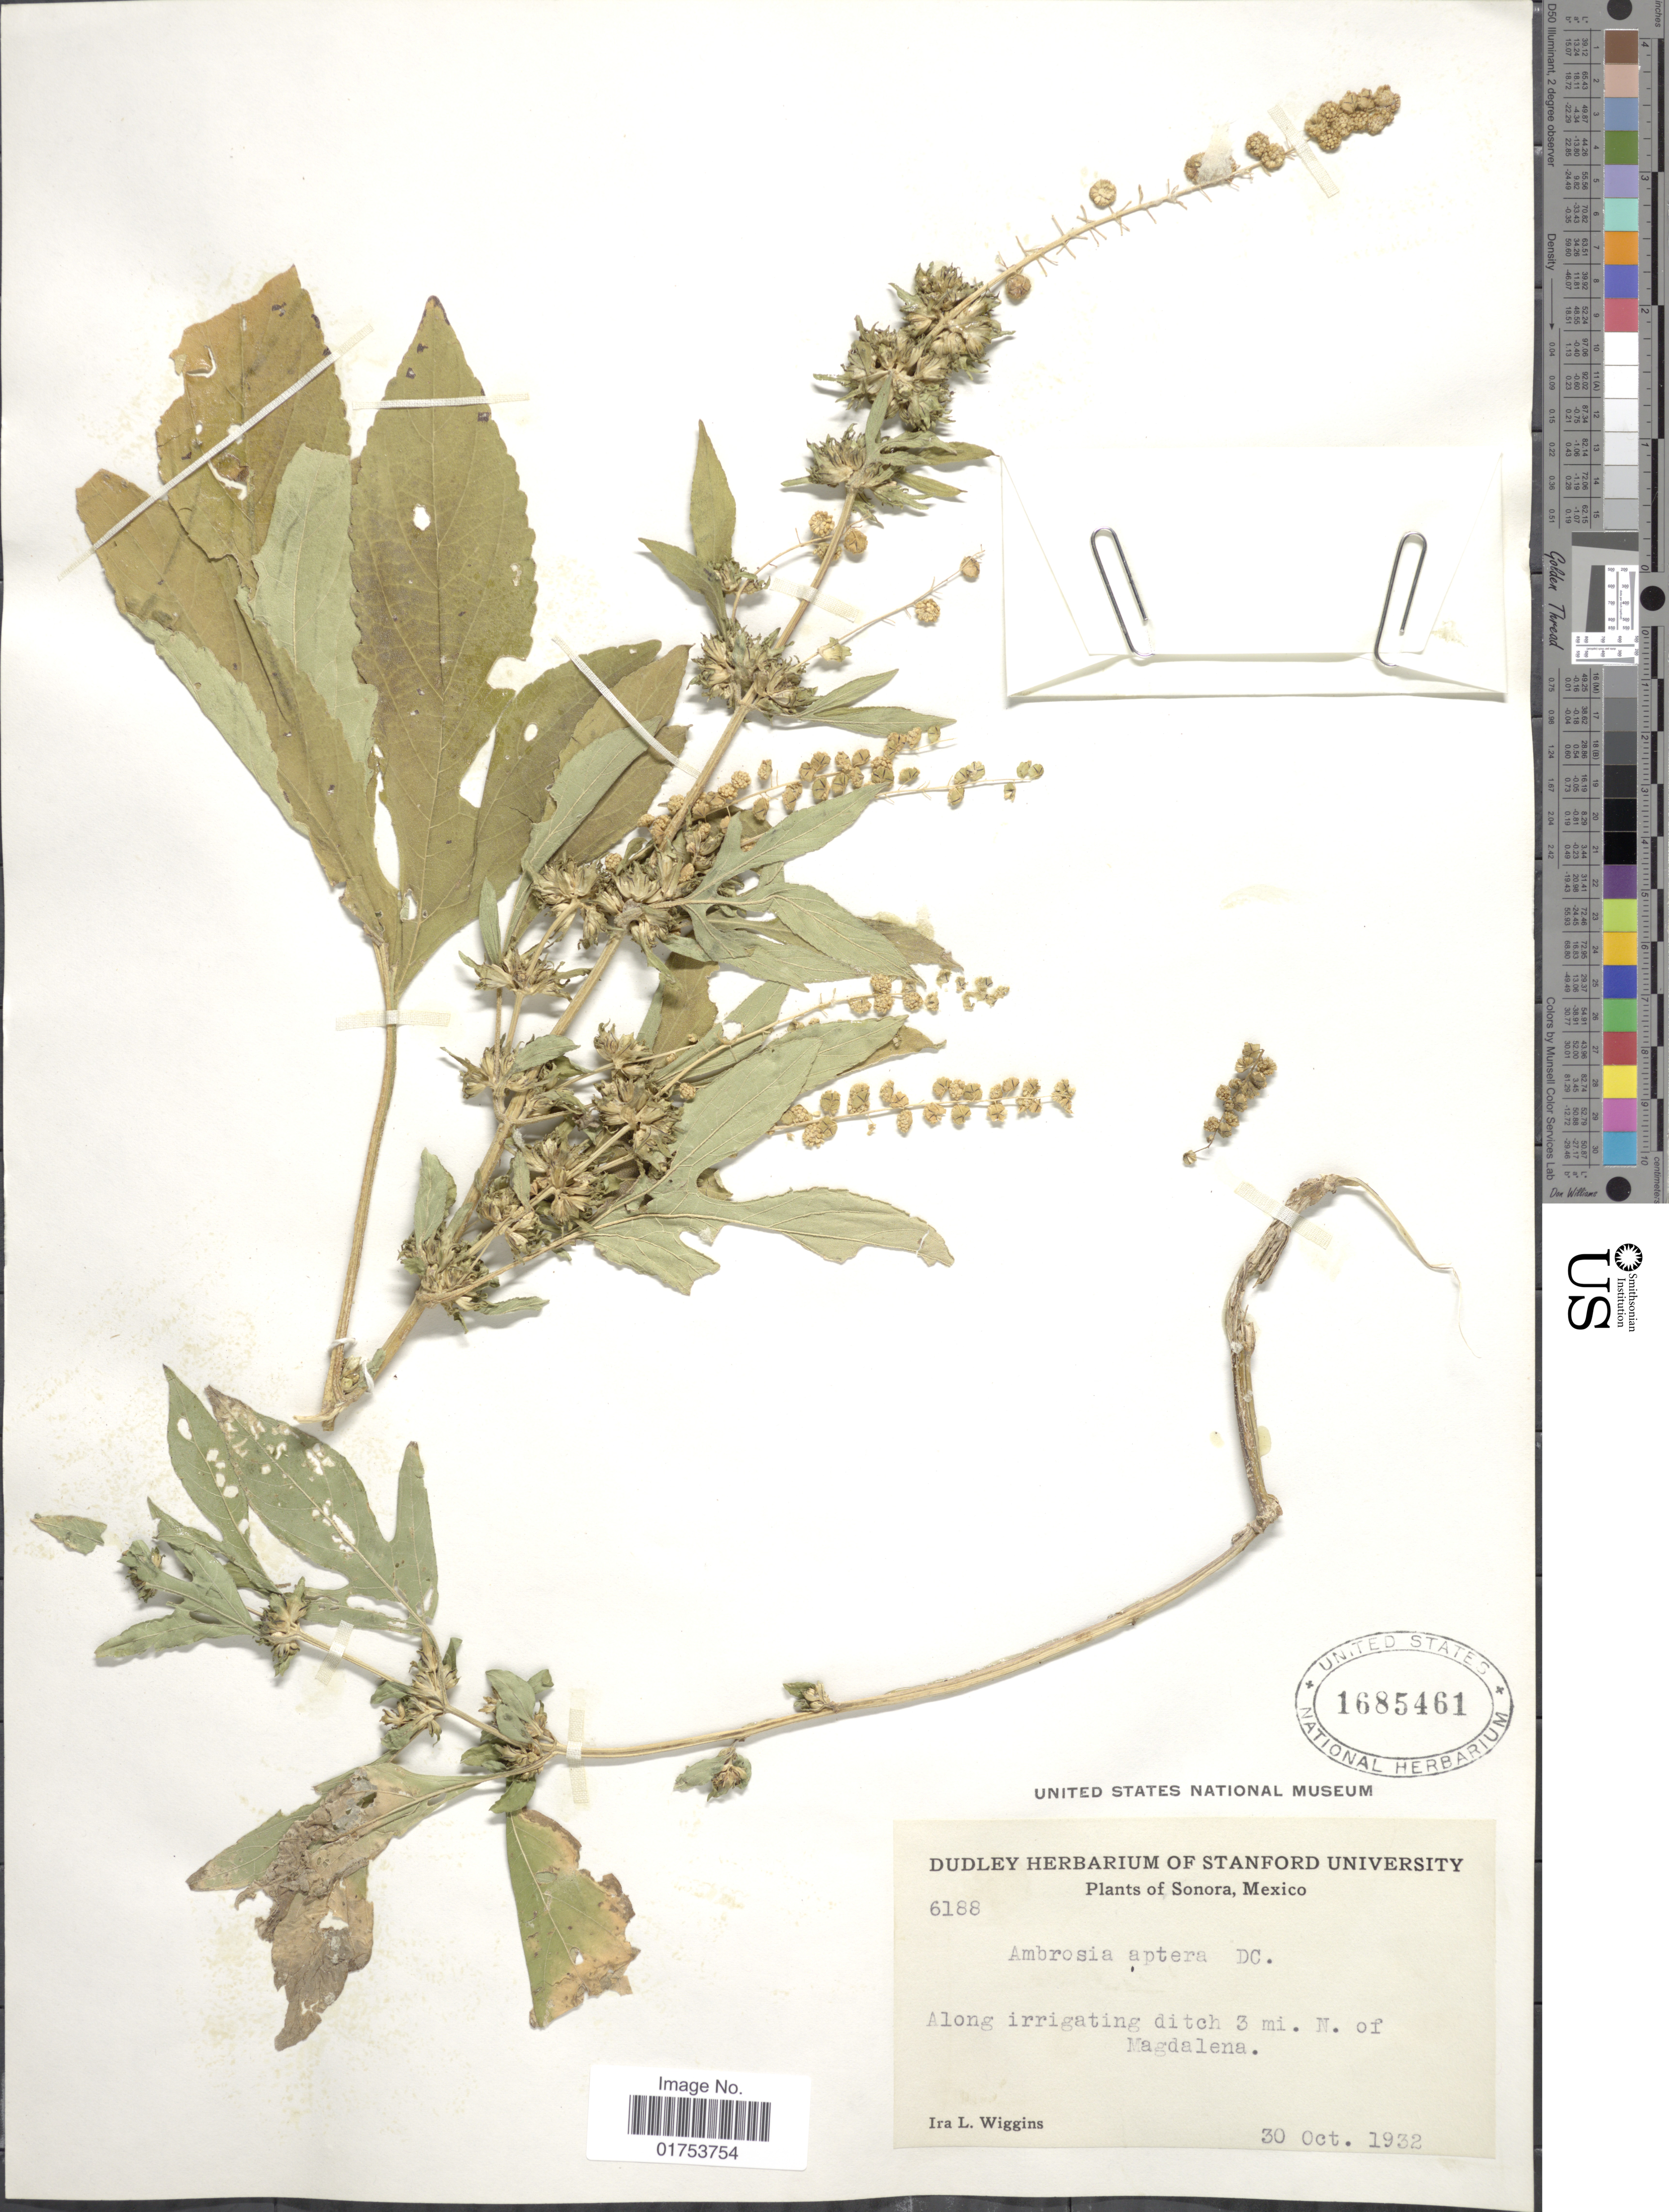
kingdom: Plantae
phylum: Tracheophyta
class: Magnoliopsida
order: Asterales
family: Asteraceae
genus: Ambrosia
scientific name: Ambrosia aptera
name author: (DC.) DC.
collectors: I. L. Wiggins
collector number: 6188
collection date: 1932-10-30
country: Mexico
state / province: Sonora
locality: Along irrigating ditch 3 mi. N. of Magdalena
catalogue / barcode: US 1685461